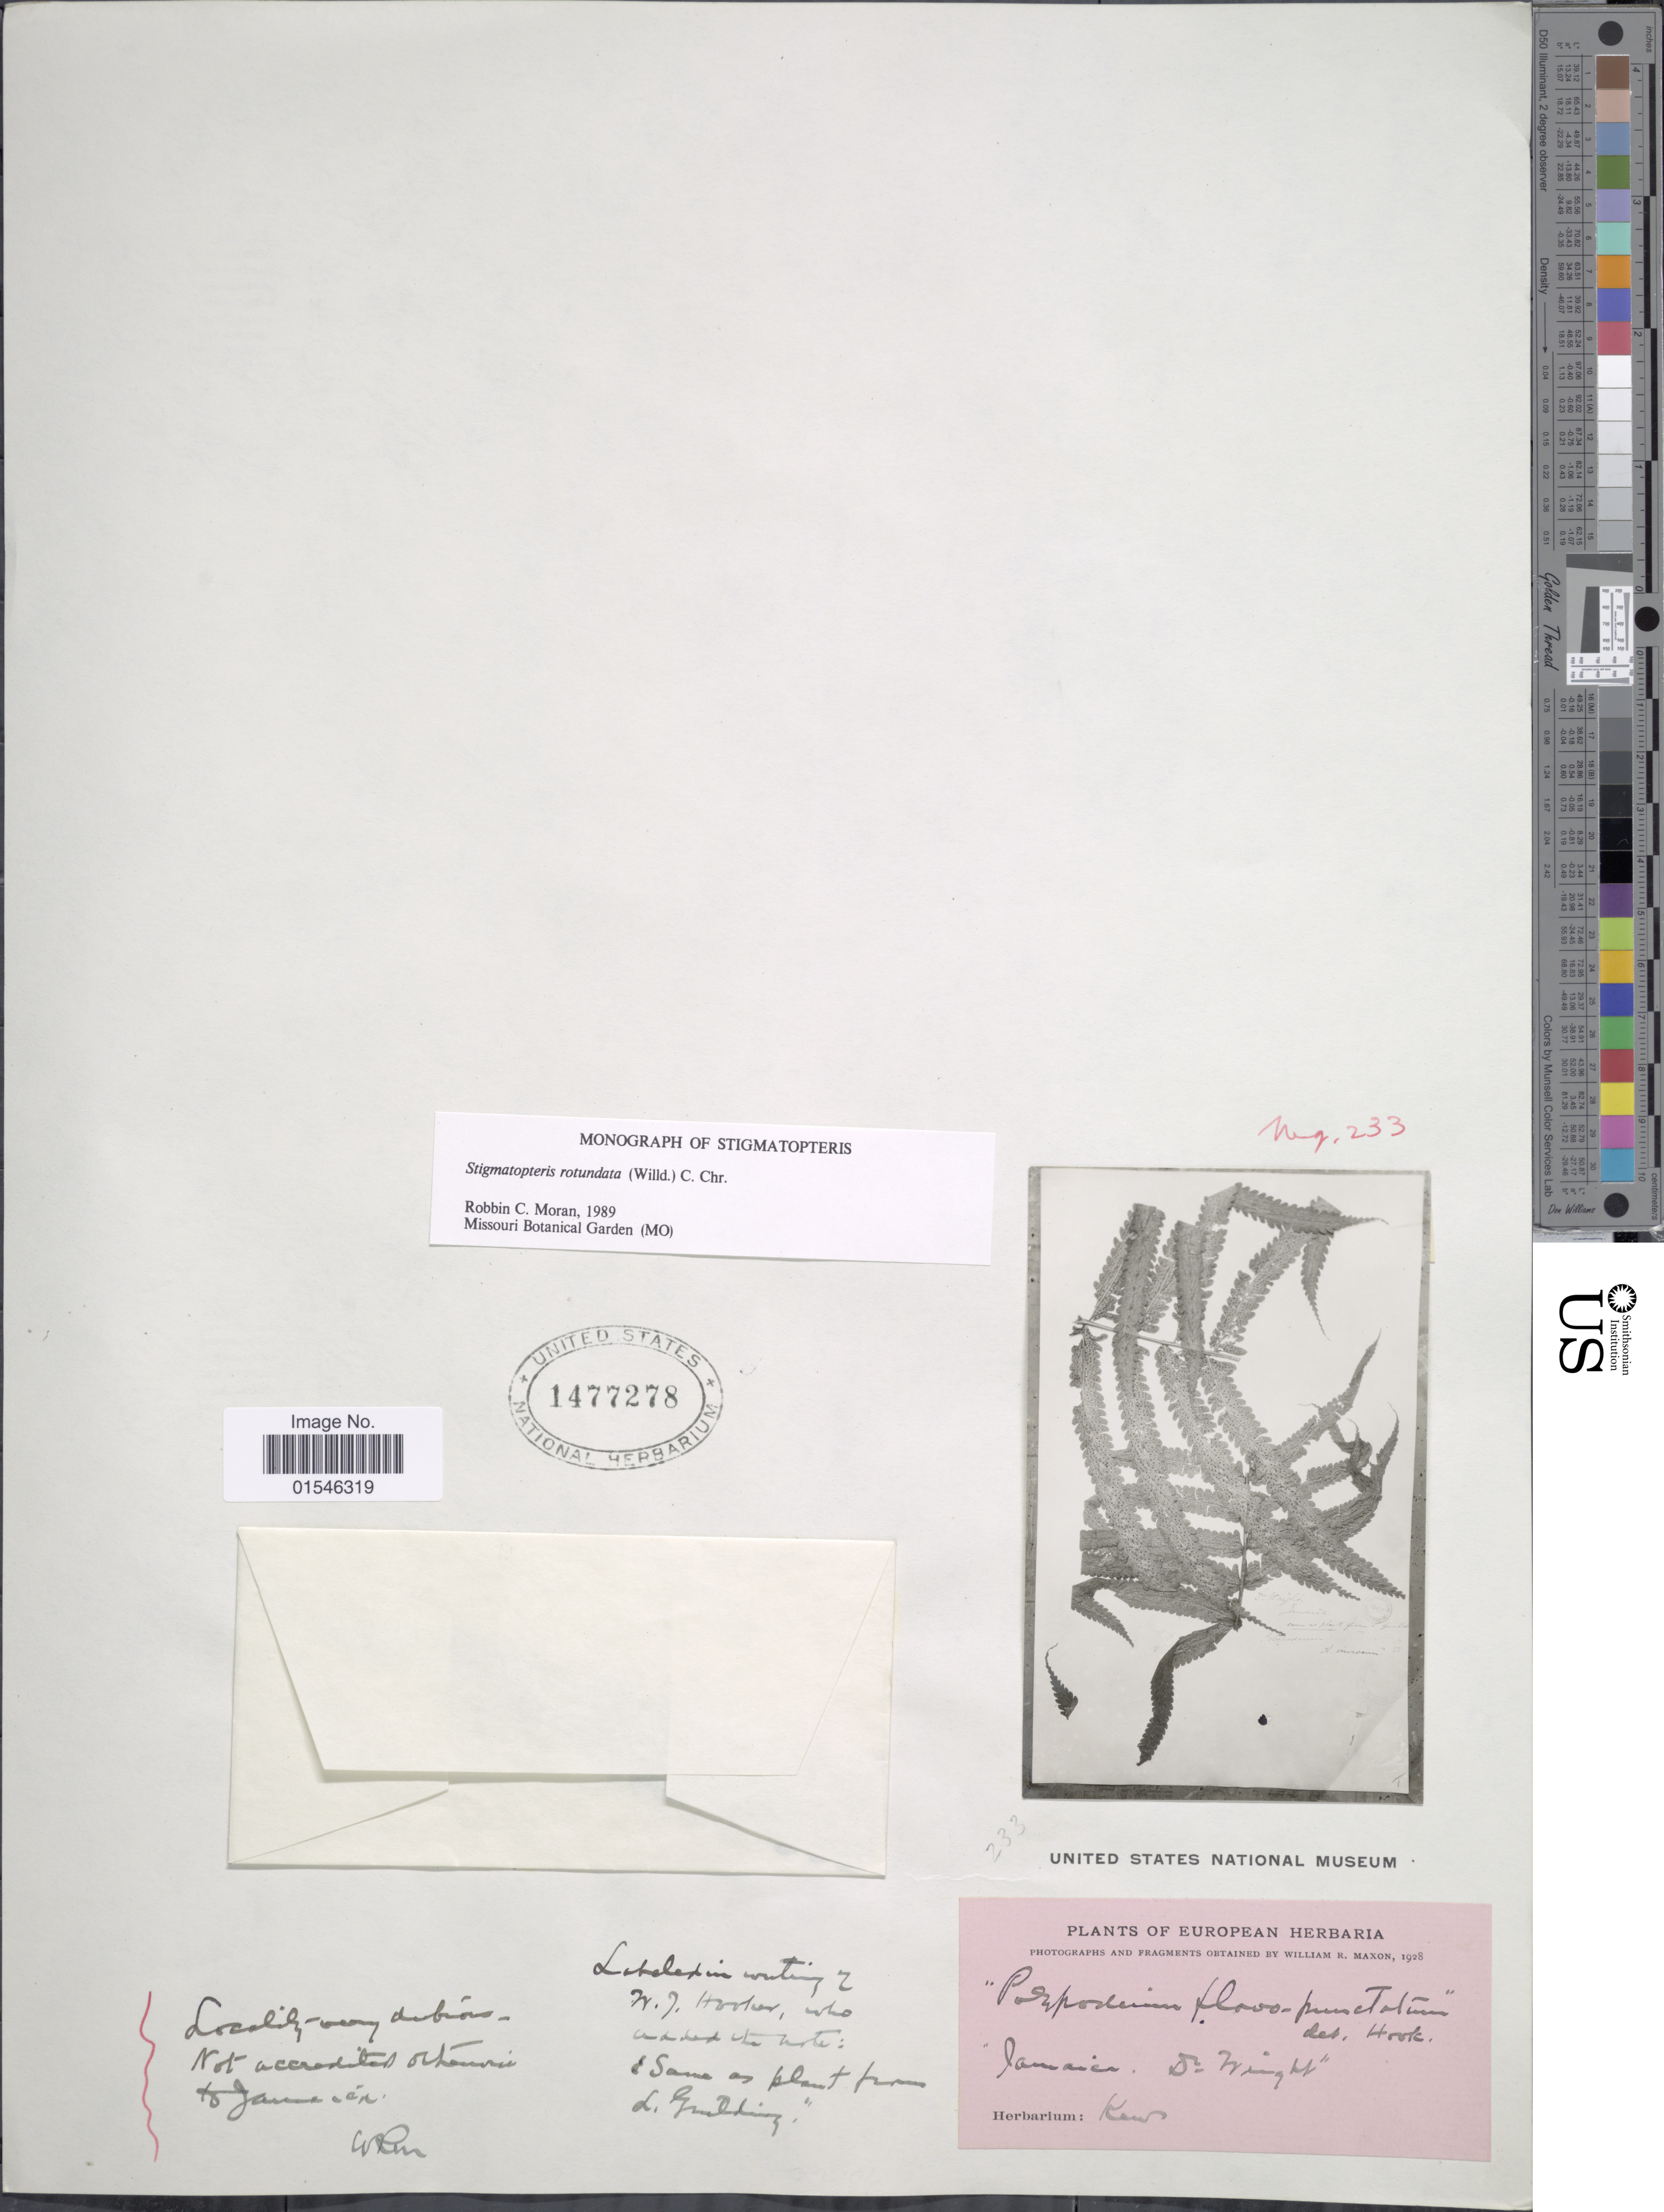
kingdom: Plantae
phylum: Tracheophyta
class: Polypodiopsida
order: Polypodiales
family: Dryopteridaceae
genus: Stigmatopteris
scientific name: Stigmatopteris rotundata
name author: (Willd.) C. Chr.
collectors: Wright, --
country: Jamaica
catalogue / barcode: US 1477278